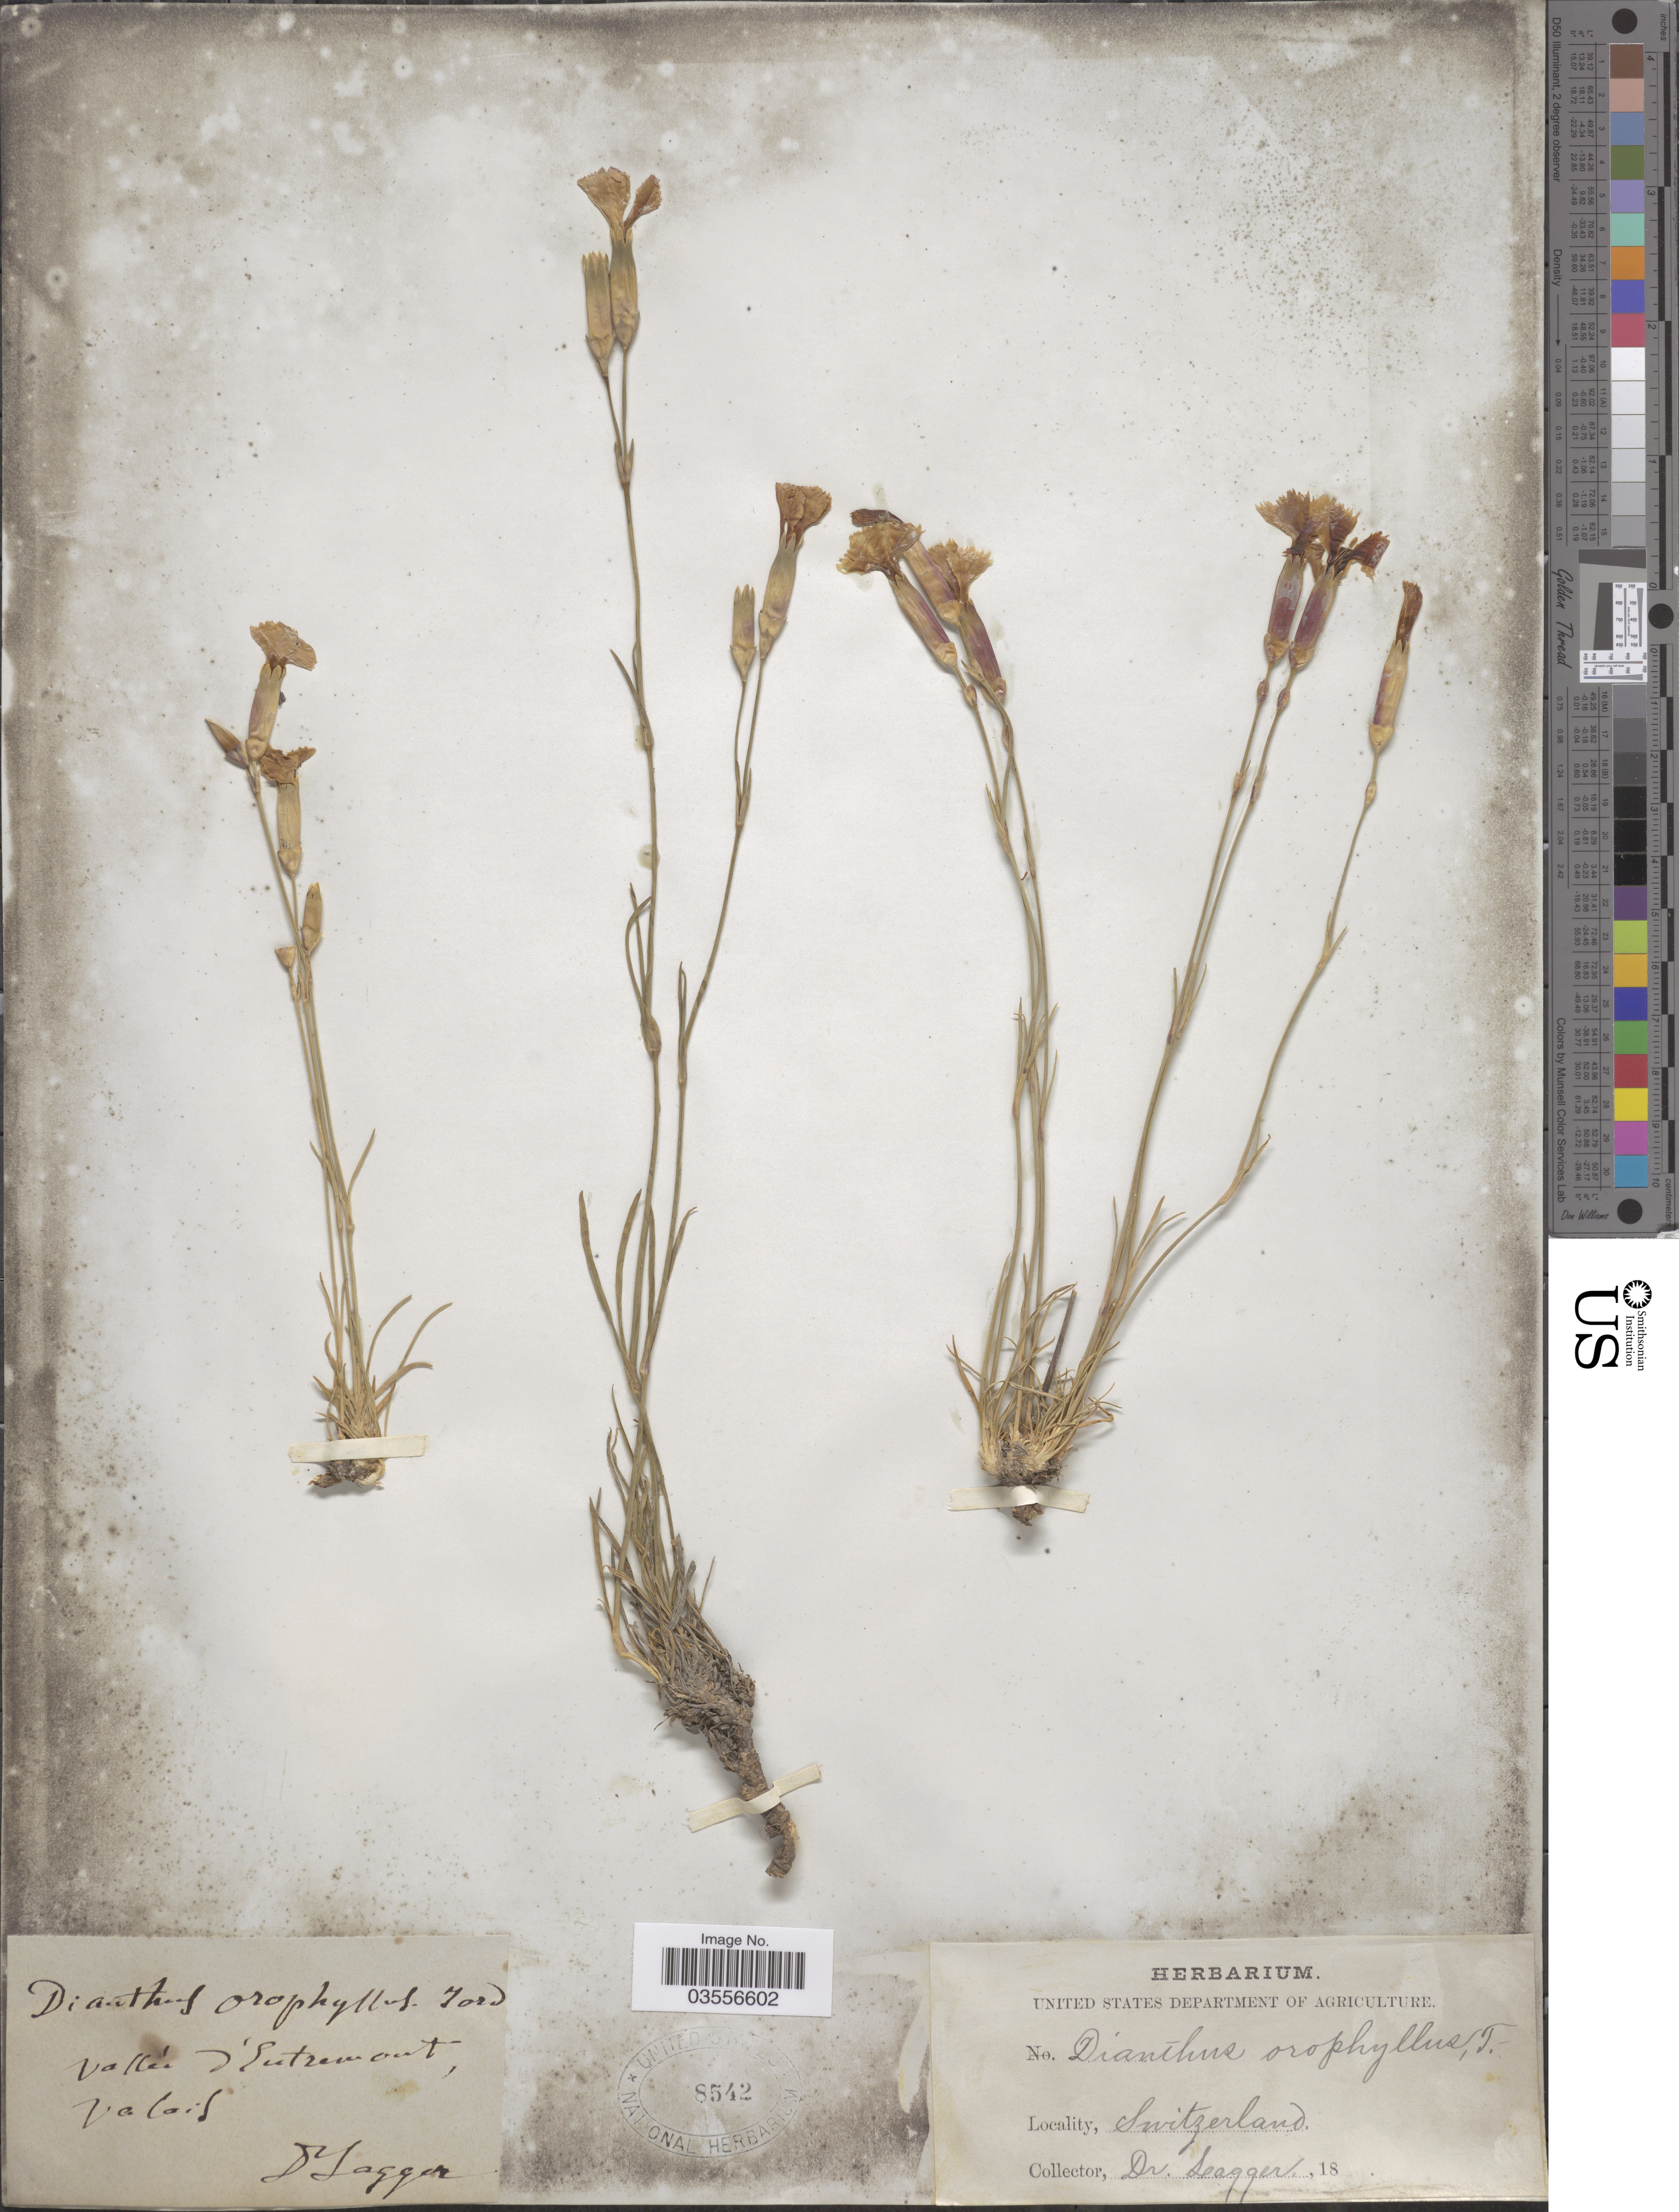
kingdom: Plantae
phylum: Tracheophyta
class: Magnoliopsida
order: Caryophyllales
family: Caryophyllaceae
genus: Dianthus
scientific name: Dianthus orophilus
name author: Jord.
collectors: F. J. Lagger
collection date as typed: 18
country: Switzerland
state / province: Valais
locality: Vallée d'Entremant.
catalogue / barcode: US 8542